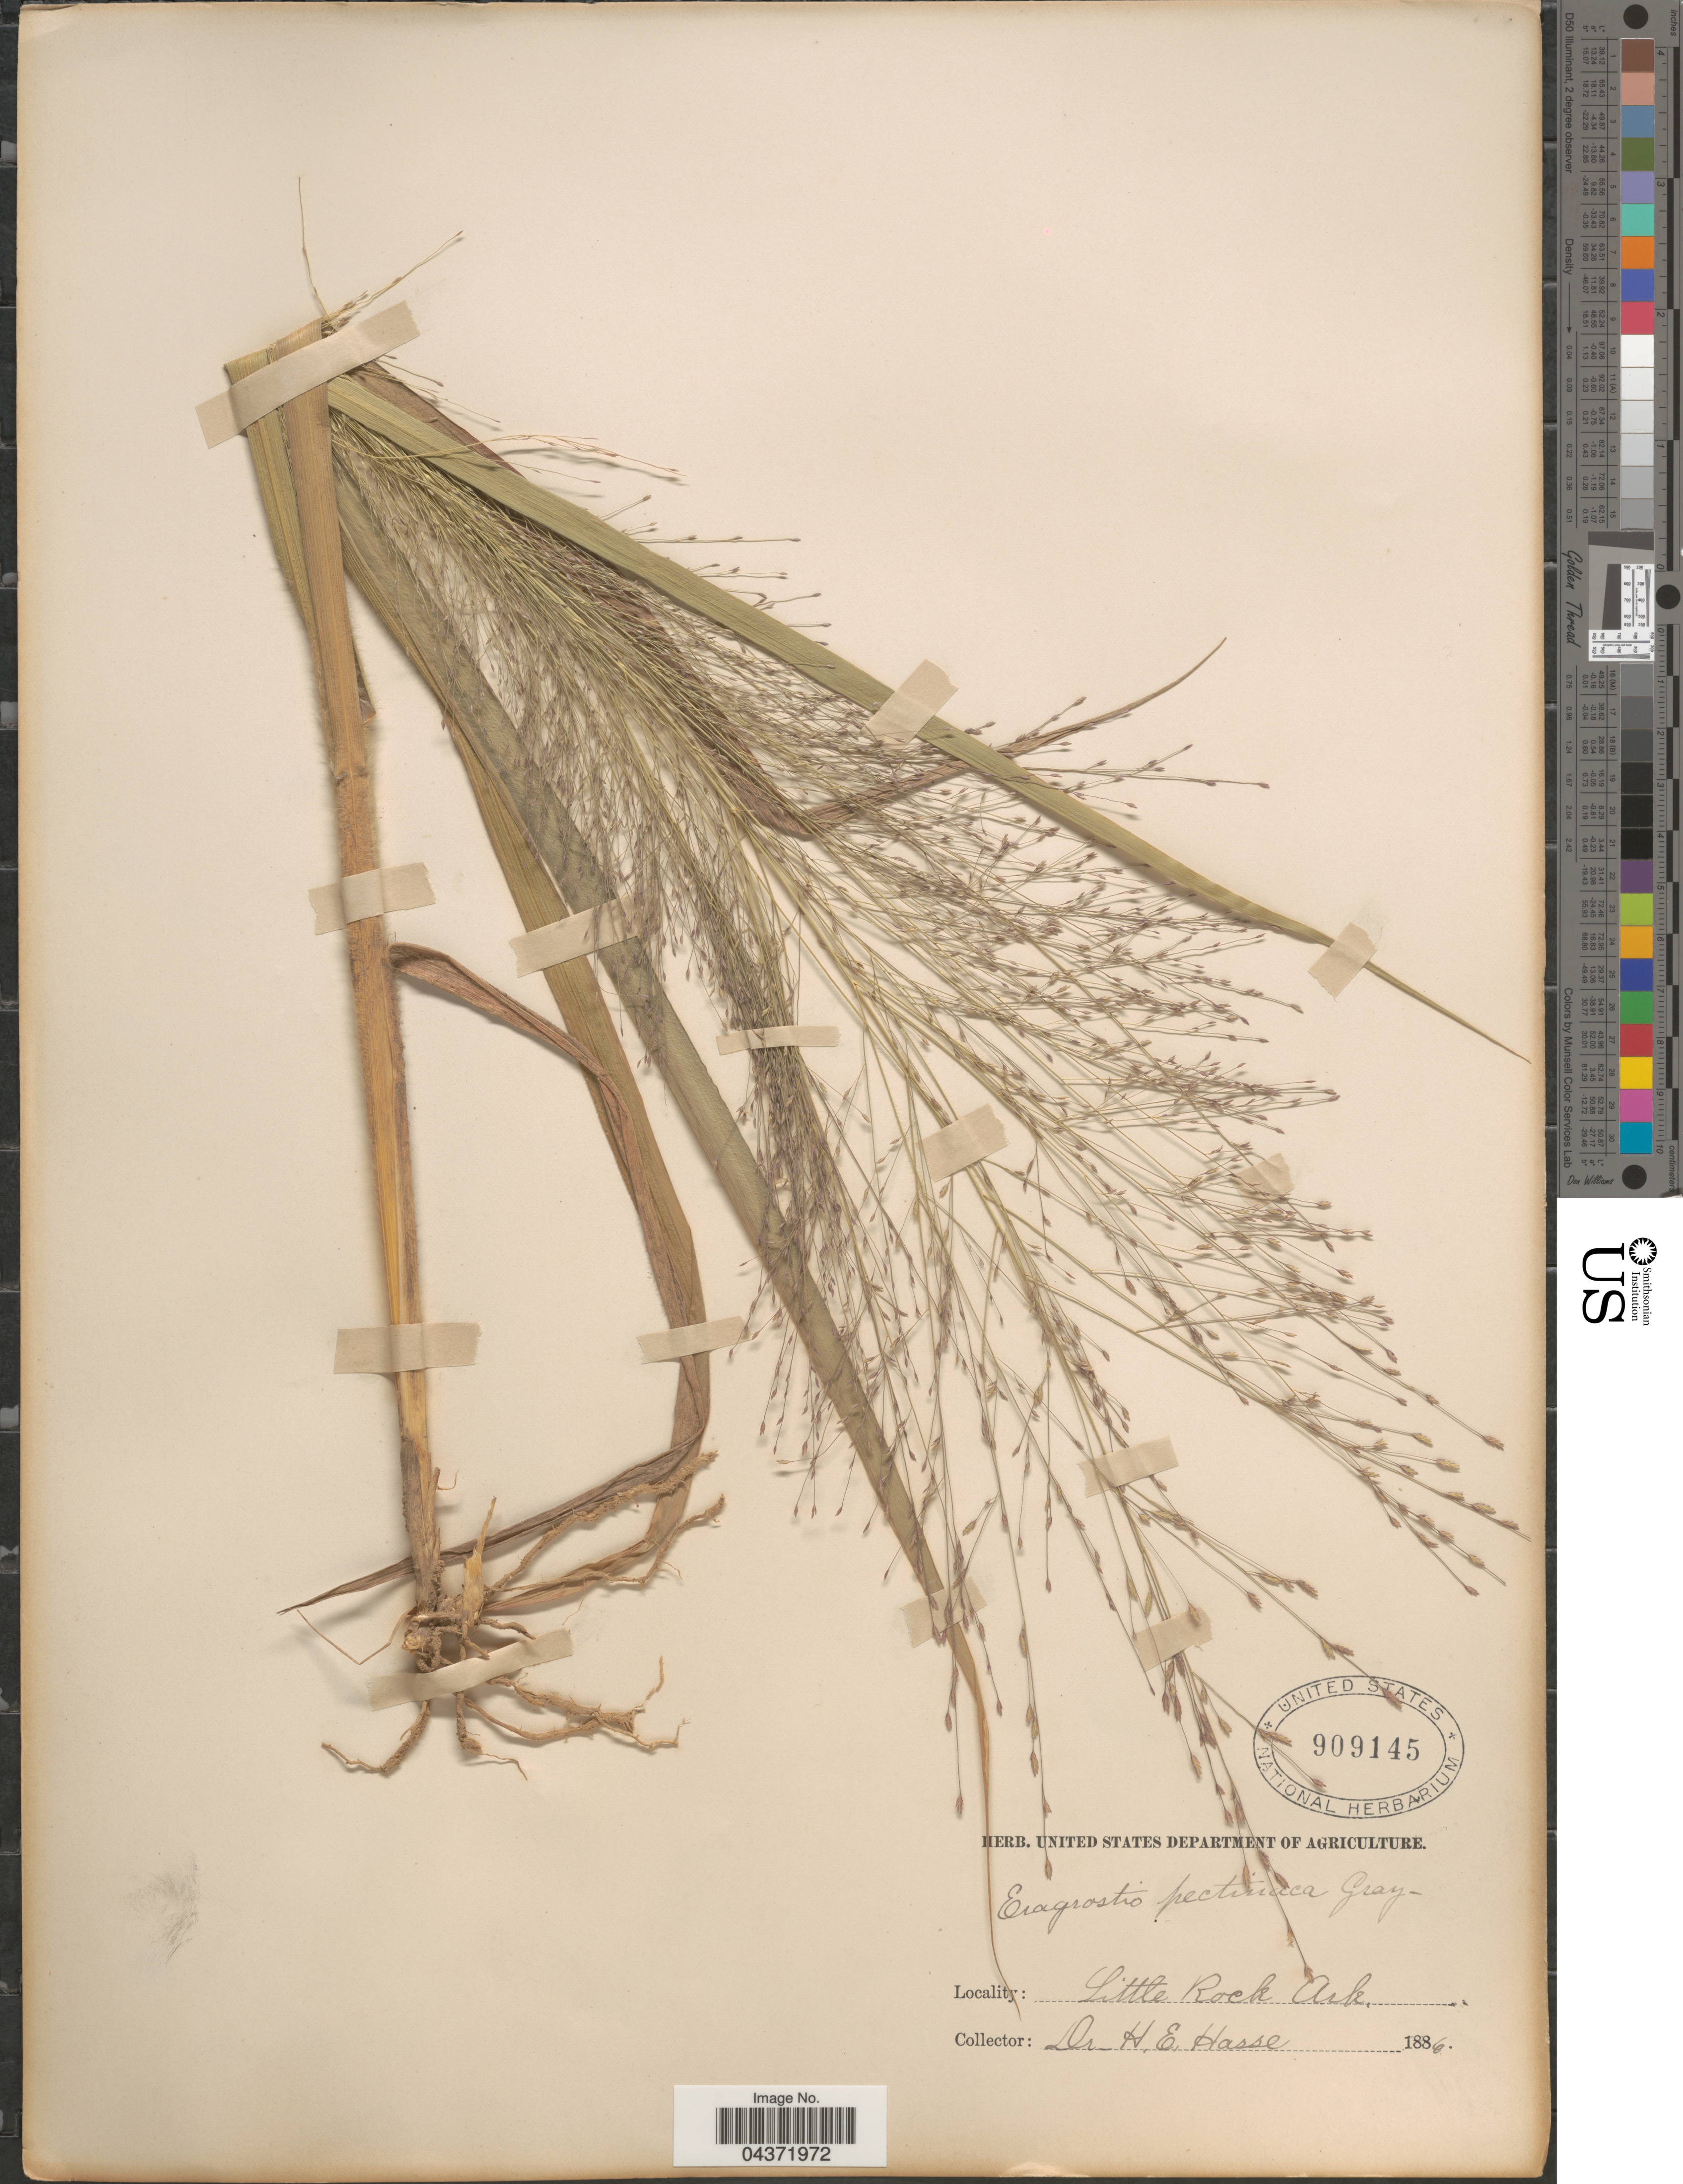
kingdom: Plantae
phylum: Tracheophyta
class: Liliopsida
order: Poales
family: Poaceae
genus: Eragrostis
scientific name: Eragrostis spectabilis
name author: (Pursh) Steud.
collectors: H. E. Hasse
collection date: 1886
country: United States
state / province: Arkansas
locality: Little Rock.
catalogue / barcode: US 909145